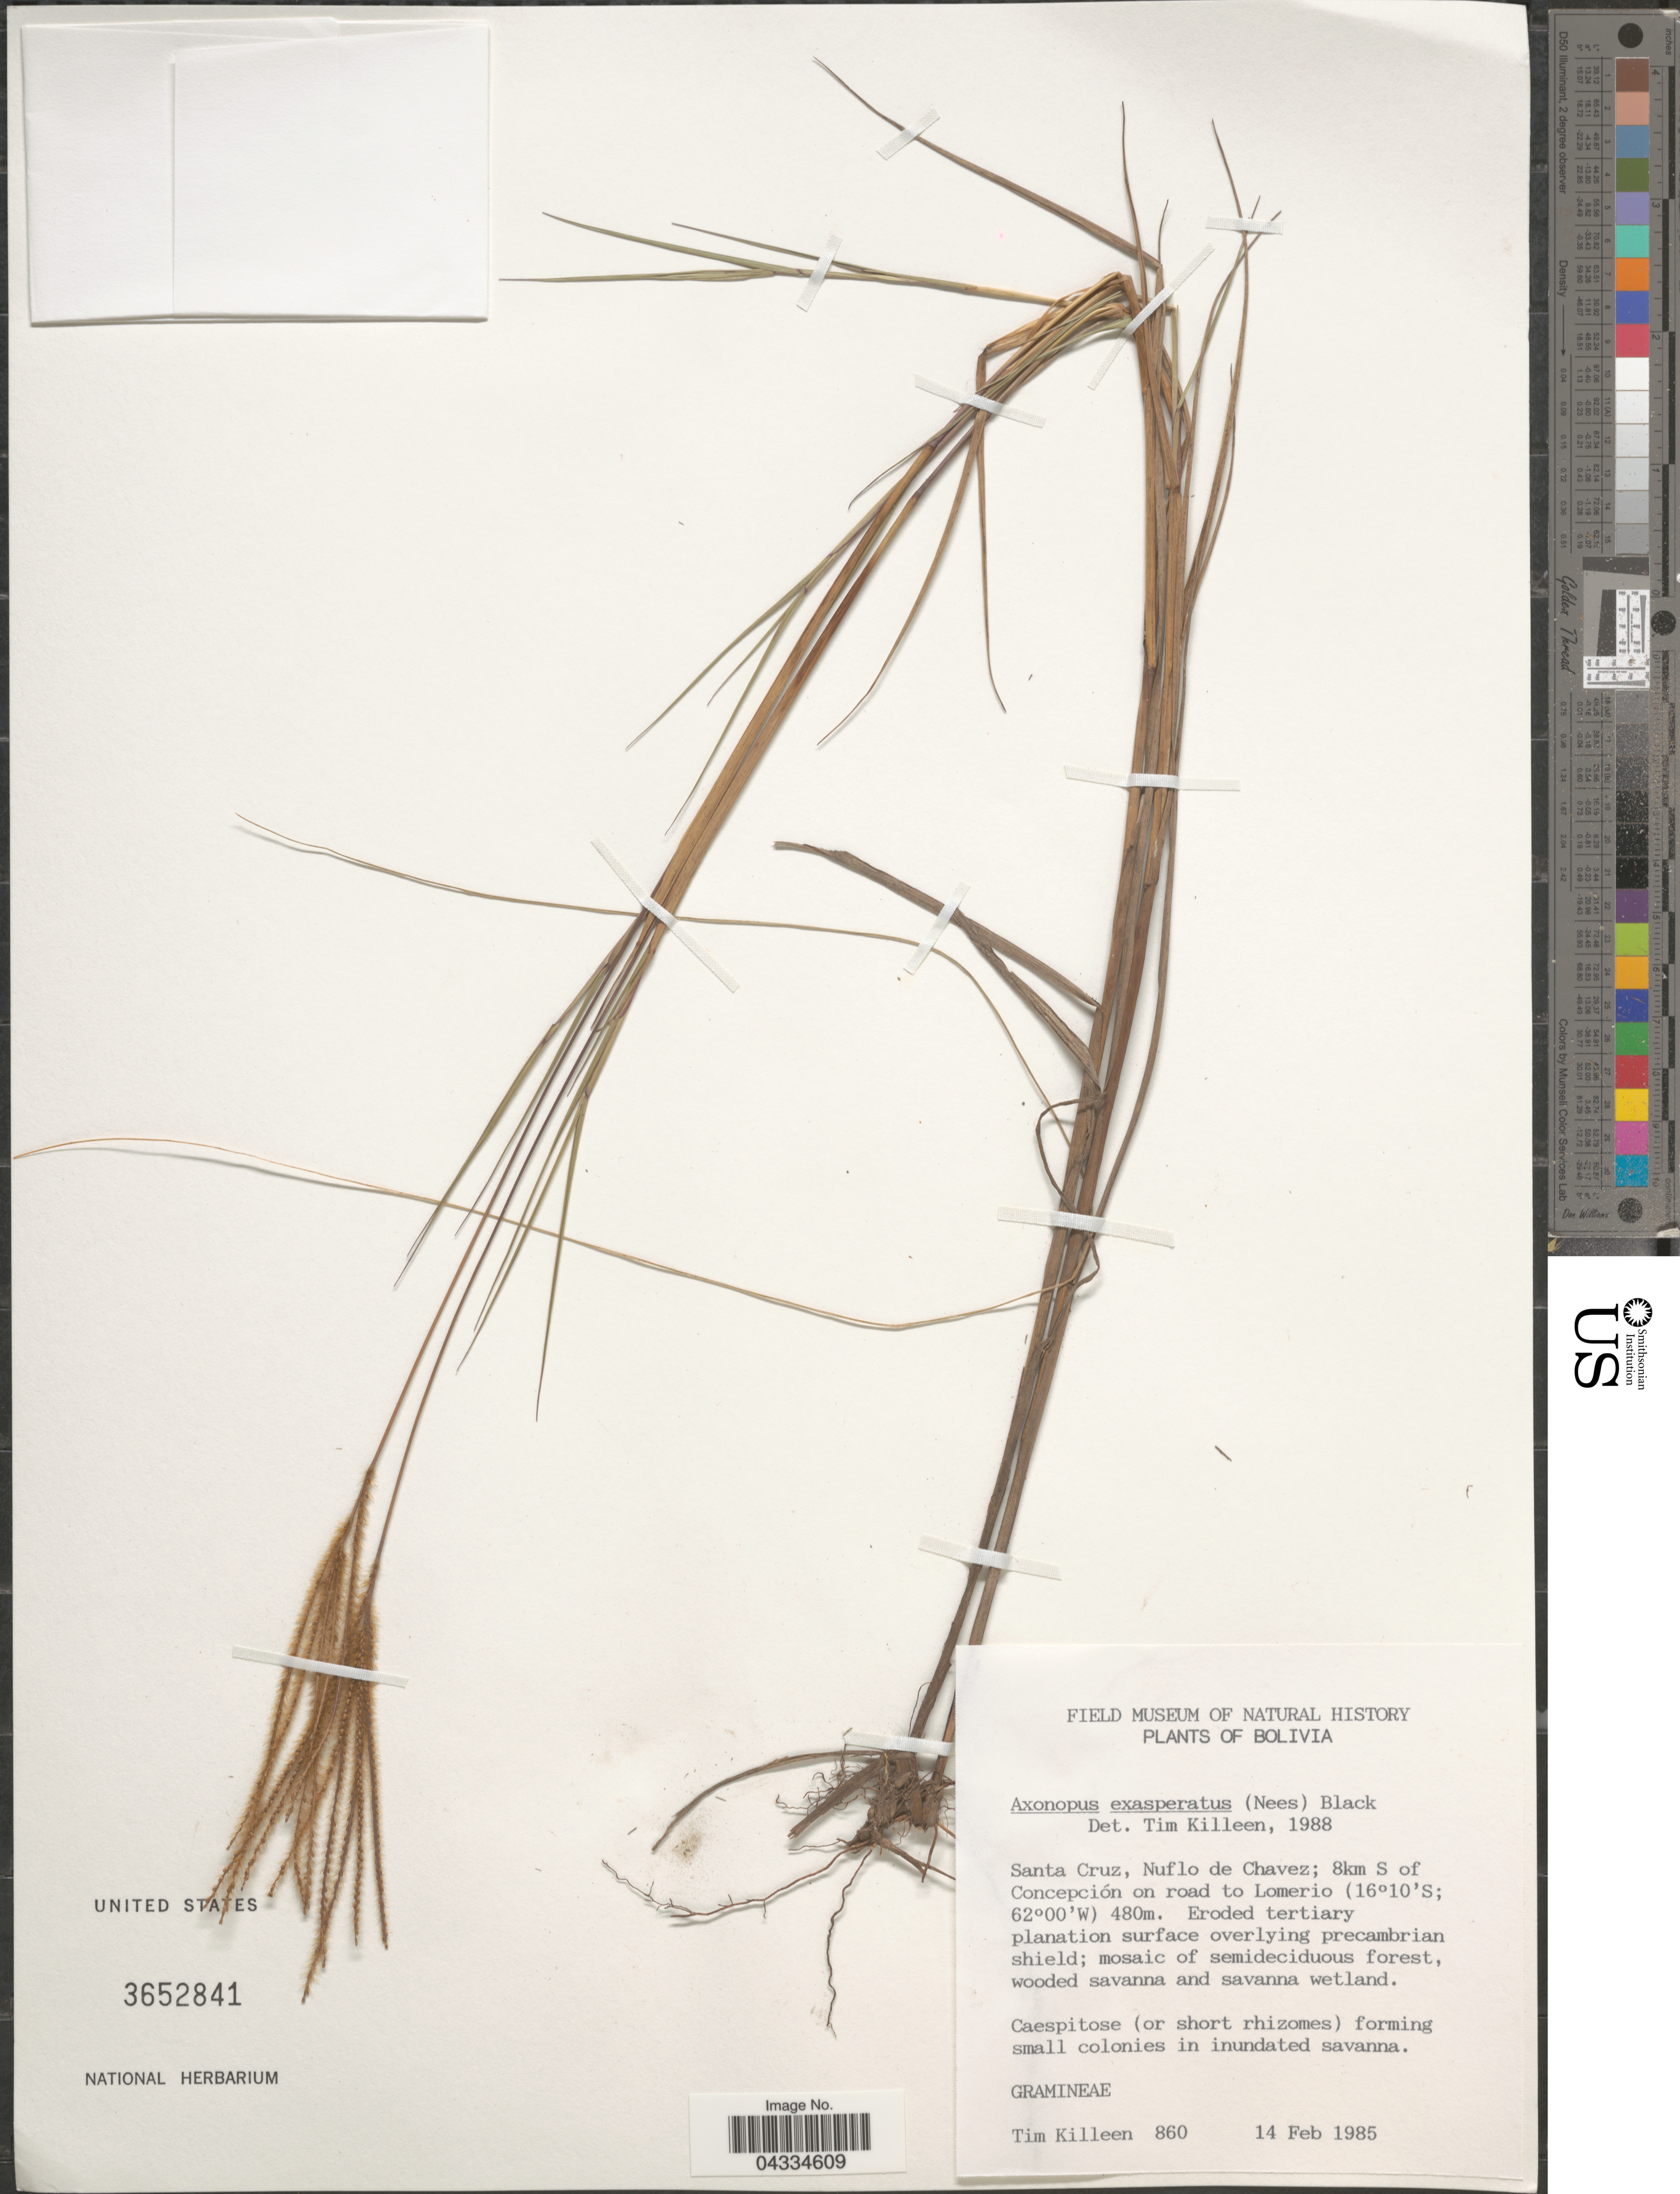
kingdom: Plantae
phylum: Tracheophyta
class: Liliopsida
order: Poales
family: Poaceae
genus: Axonopus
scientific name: Axonopus aureus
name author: P. Beauv.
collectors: T. J. Killeen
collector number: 860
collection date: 1985-02-14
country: Bolivia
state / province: Santa Cruz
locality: Nuflo de Chavez; 8km S of Concepción on road to Lomerio.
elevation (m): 480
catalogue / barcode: US 3652841